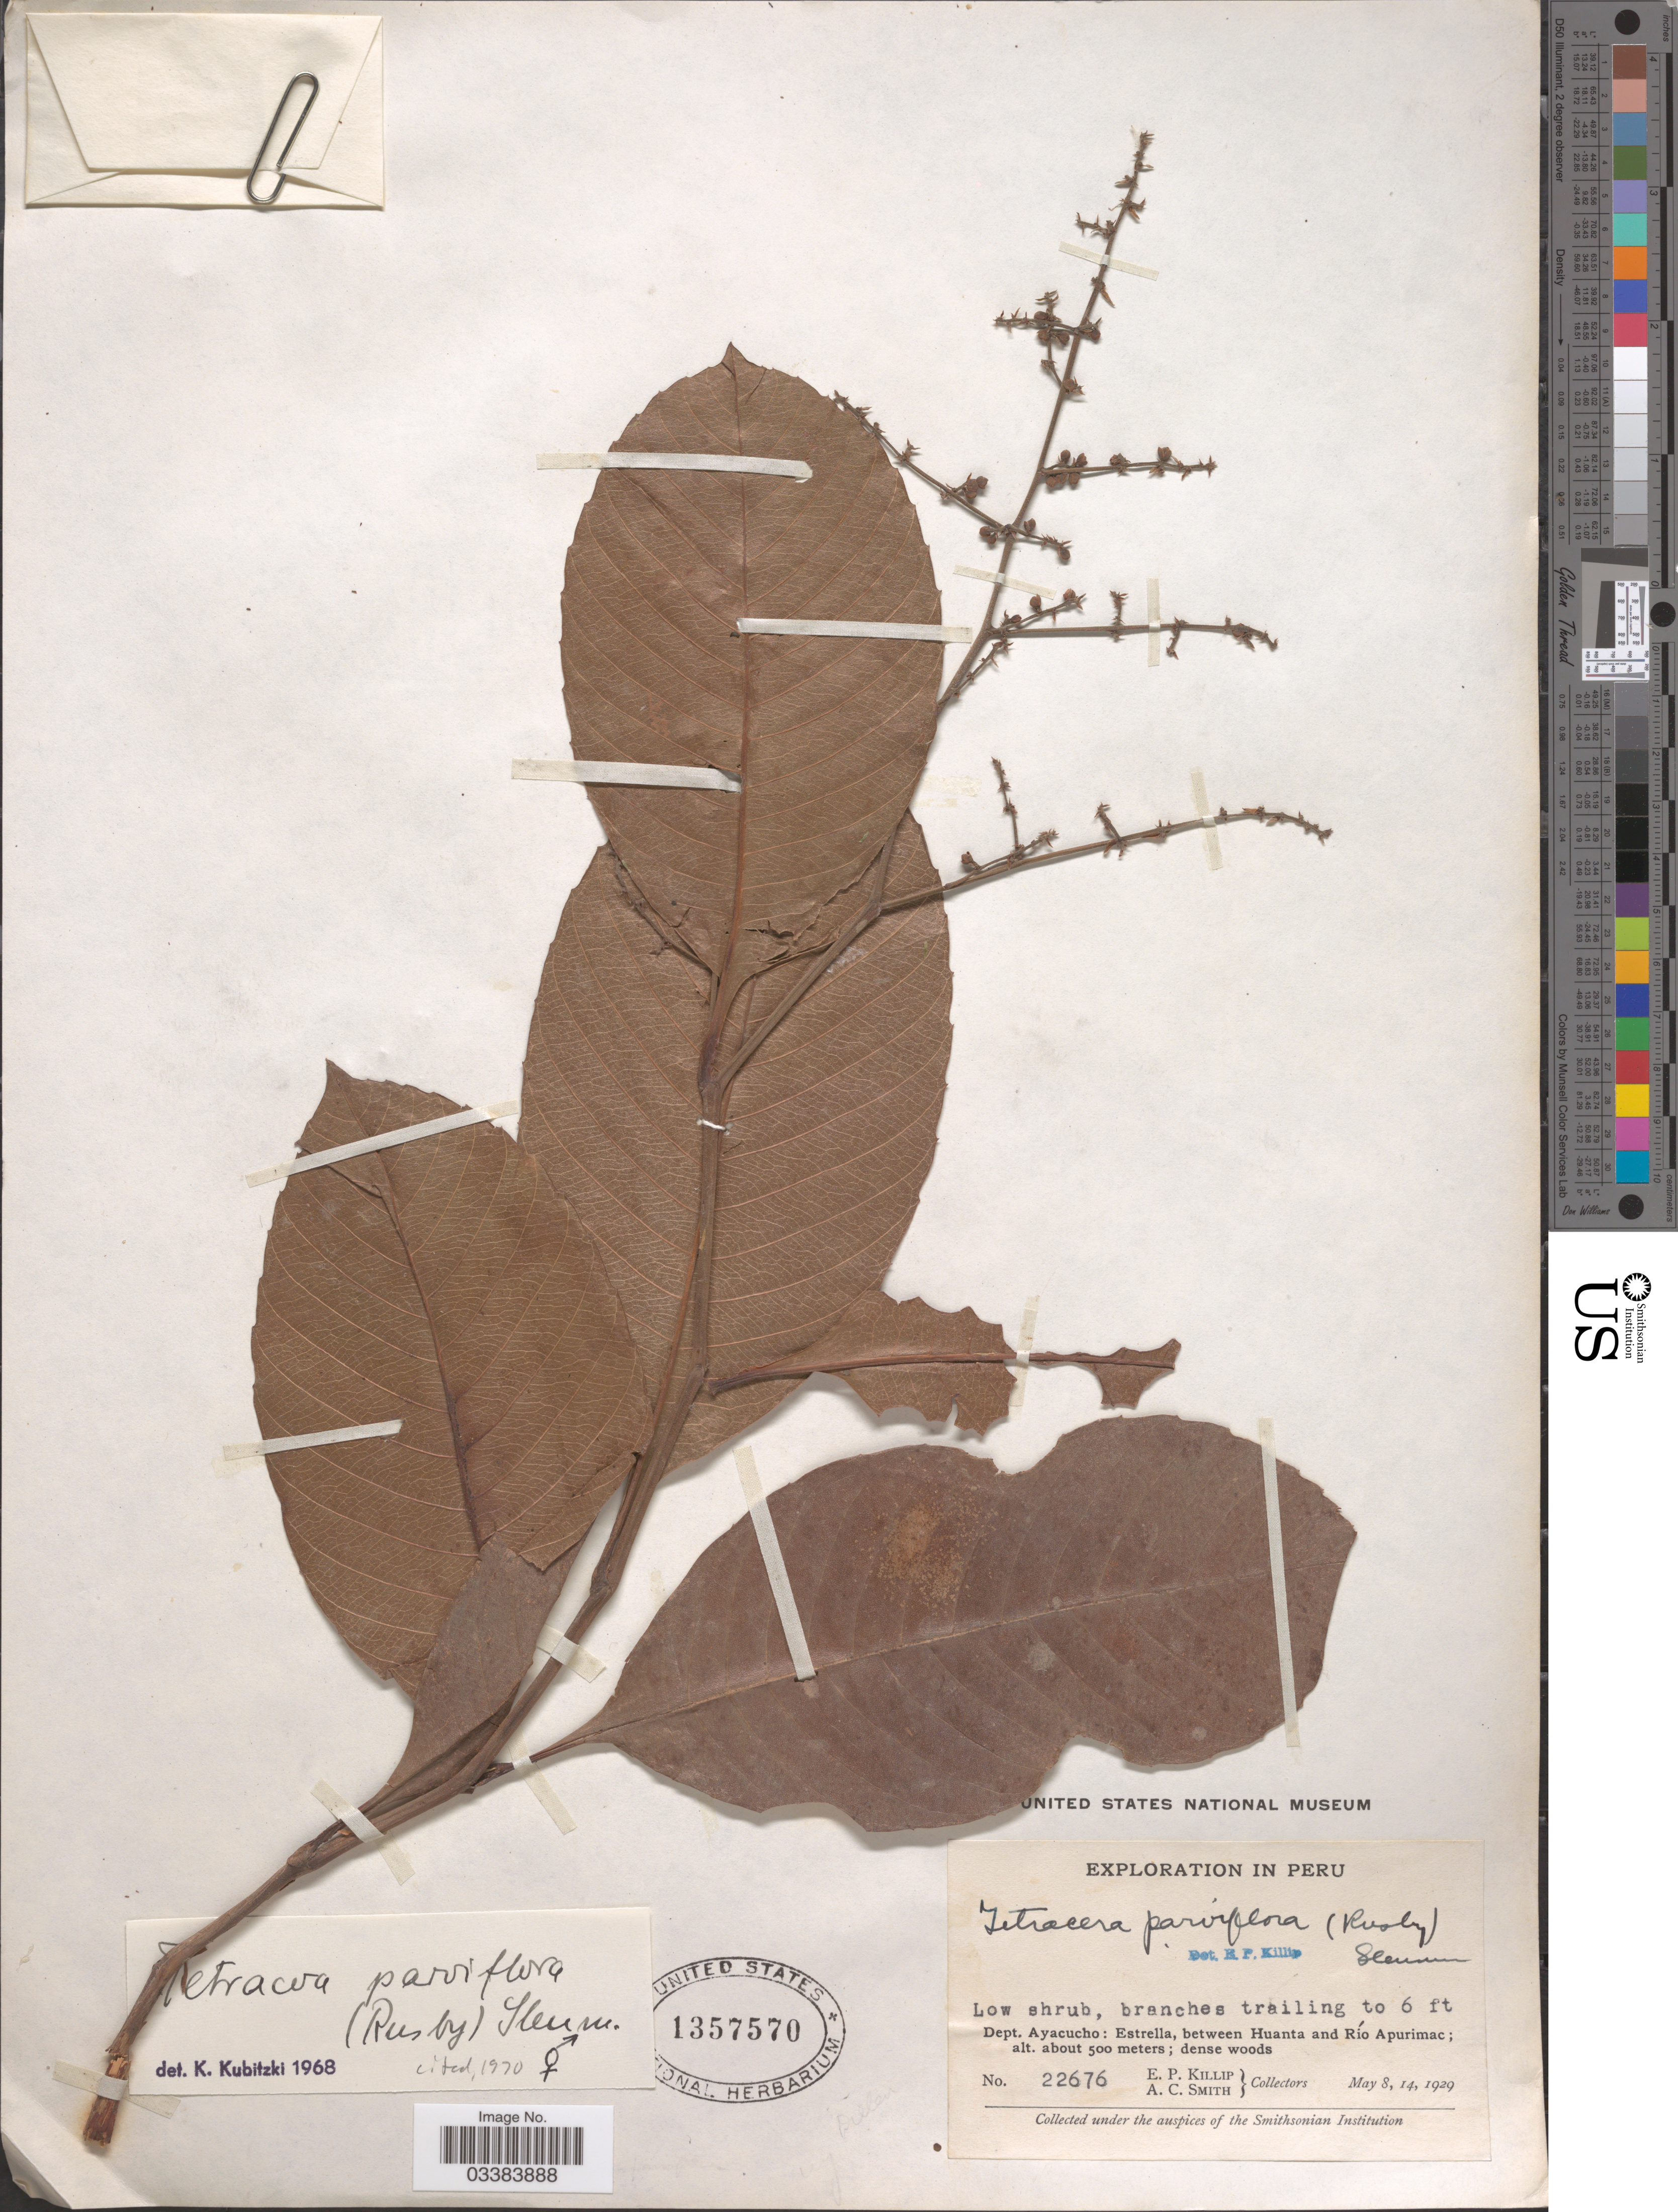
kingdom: Plantae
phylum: Tracheophyta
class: Magnoliopsida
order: Dilleniales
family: Dilleniaceae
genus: Tetracera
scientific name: Tetracera parviflora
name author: (Rusby) Sleumer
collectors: E. P. Killip & A. C. Smith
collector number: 22676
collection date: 1929-05-08/1929-05-14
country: Peru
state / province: Ayacucho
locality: Dept. Ayacucho: Estrella, between Huanta and Río Apurimac.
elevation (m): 500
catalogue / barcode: US 1357570